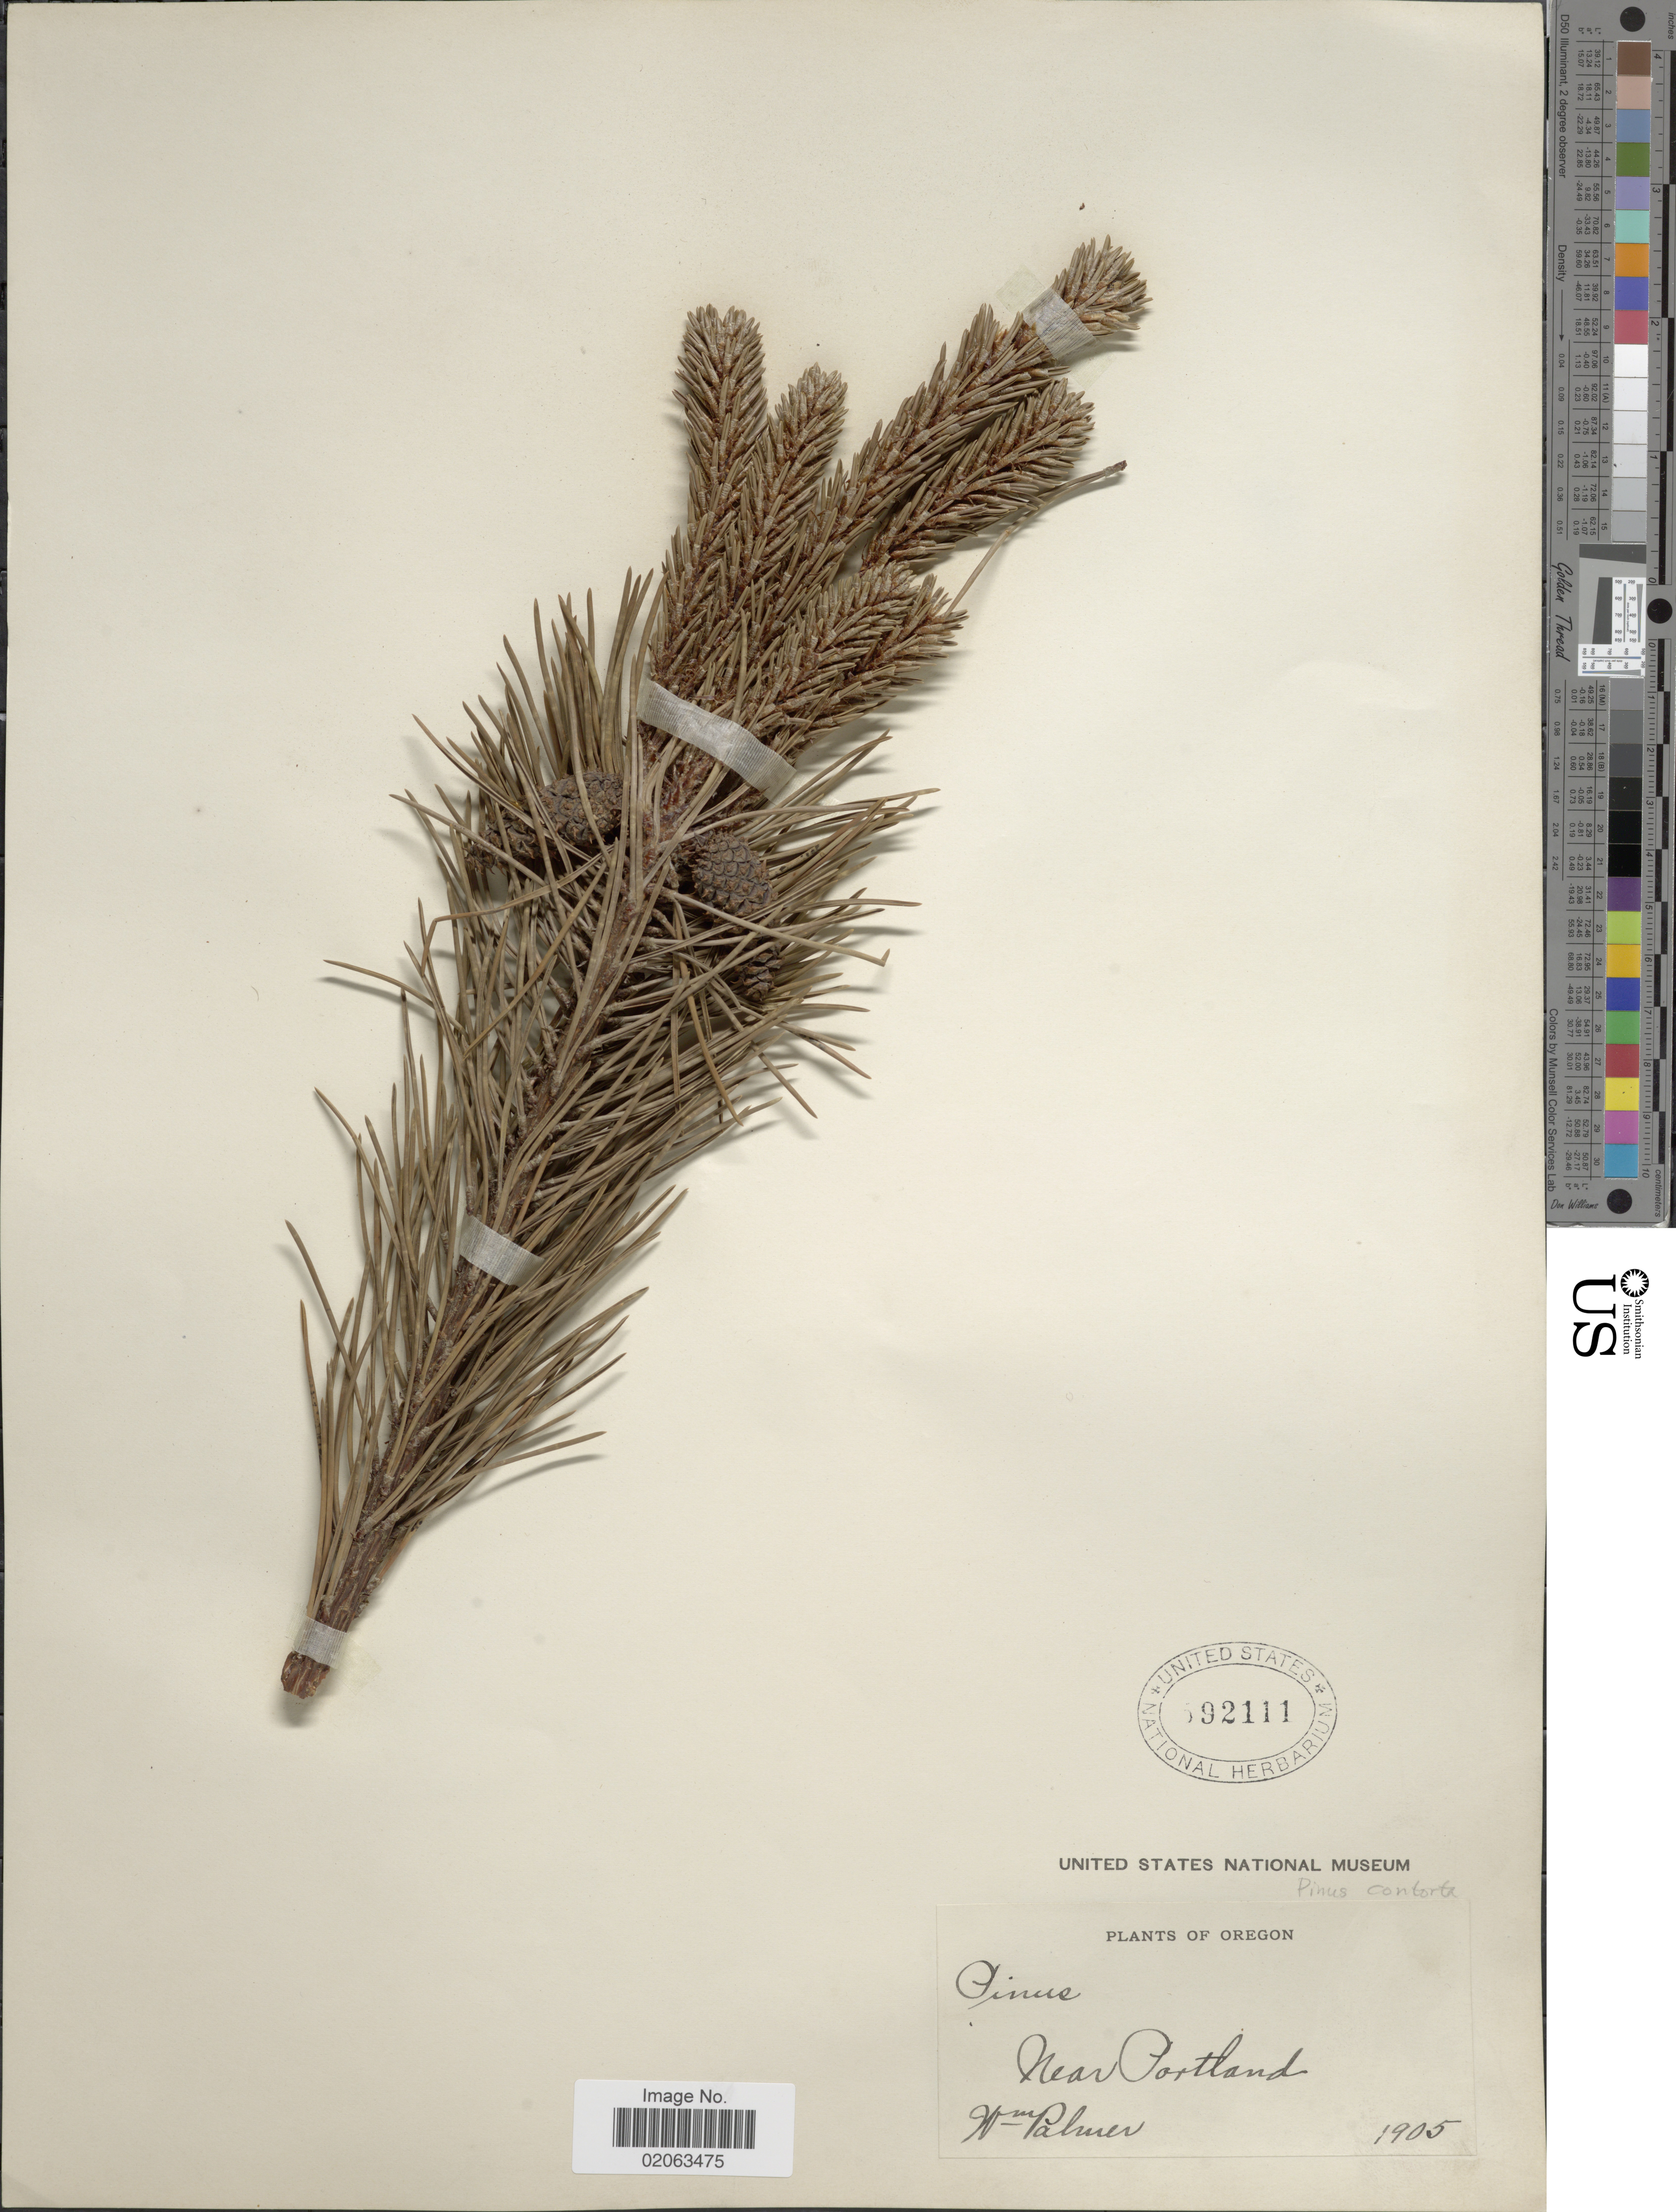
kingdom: Plantae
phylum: Tracheophyta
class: Pinopsida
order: Pinales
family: Pinaceae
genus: Pinus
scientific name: Pinus contorta var. contorta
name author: Douglas ex Loudon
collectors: W. Palmer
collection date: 1905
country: United States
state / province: Oregon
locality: Near Portland.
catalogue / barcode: US 592111